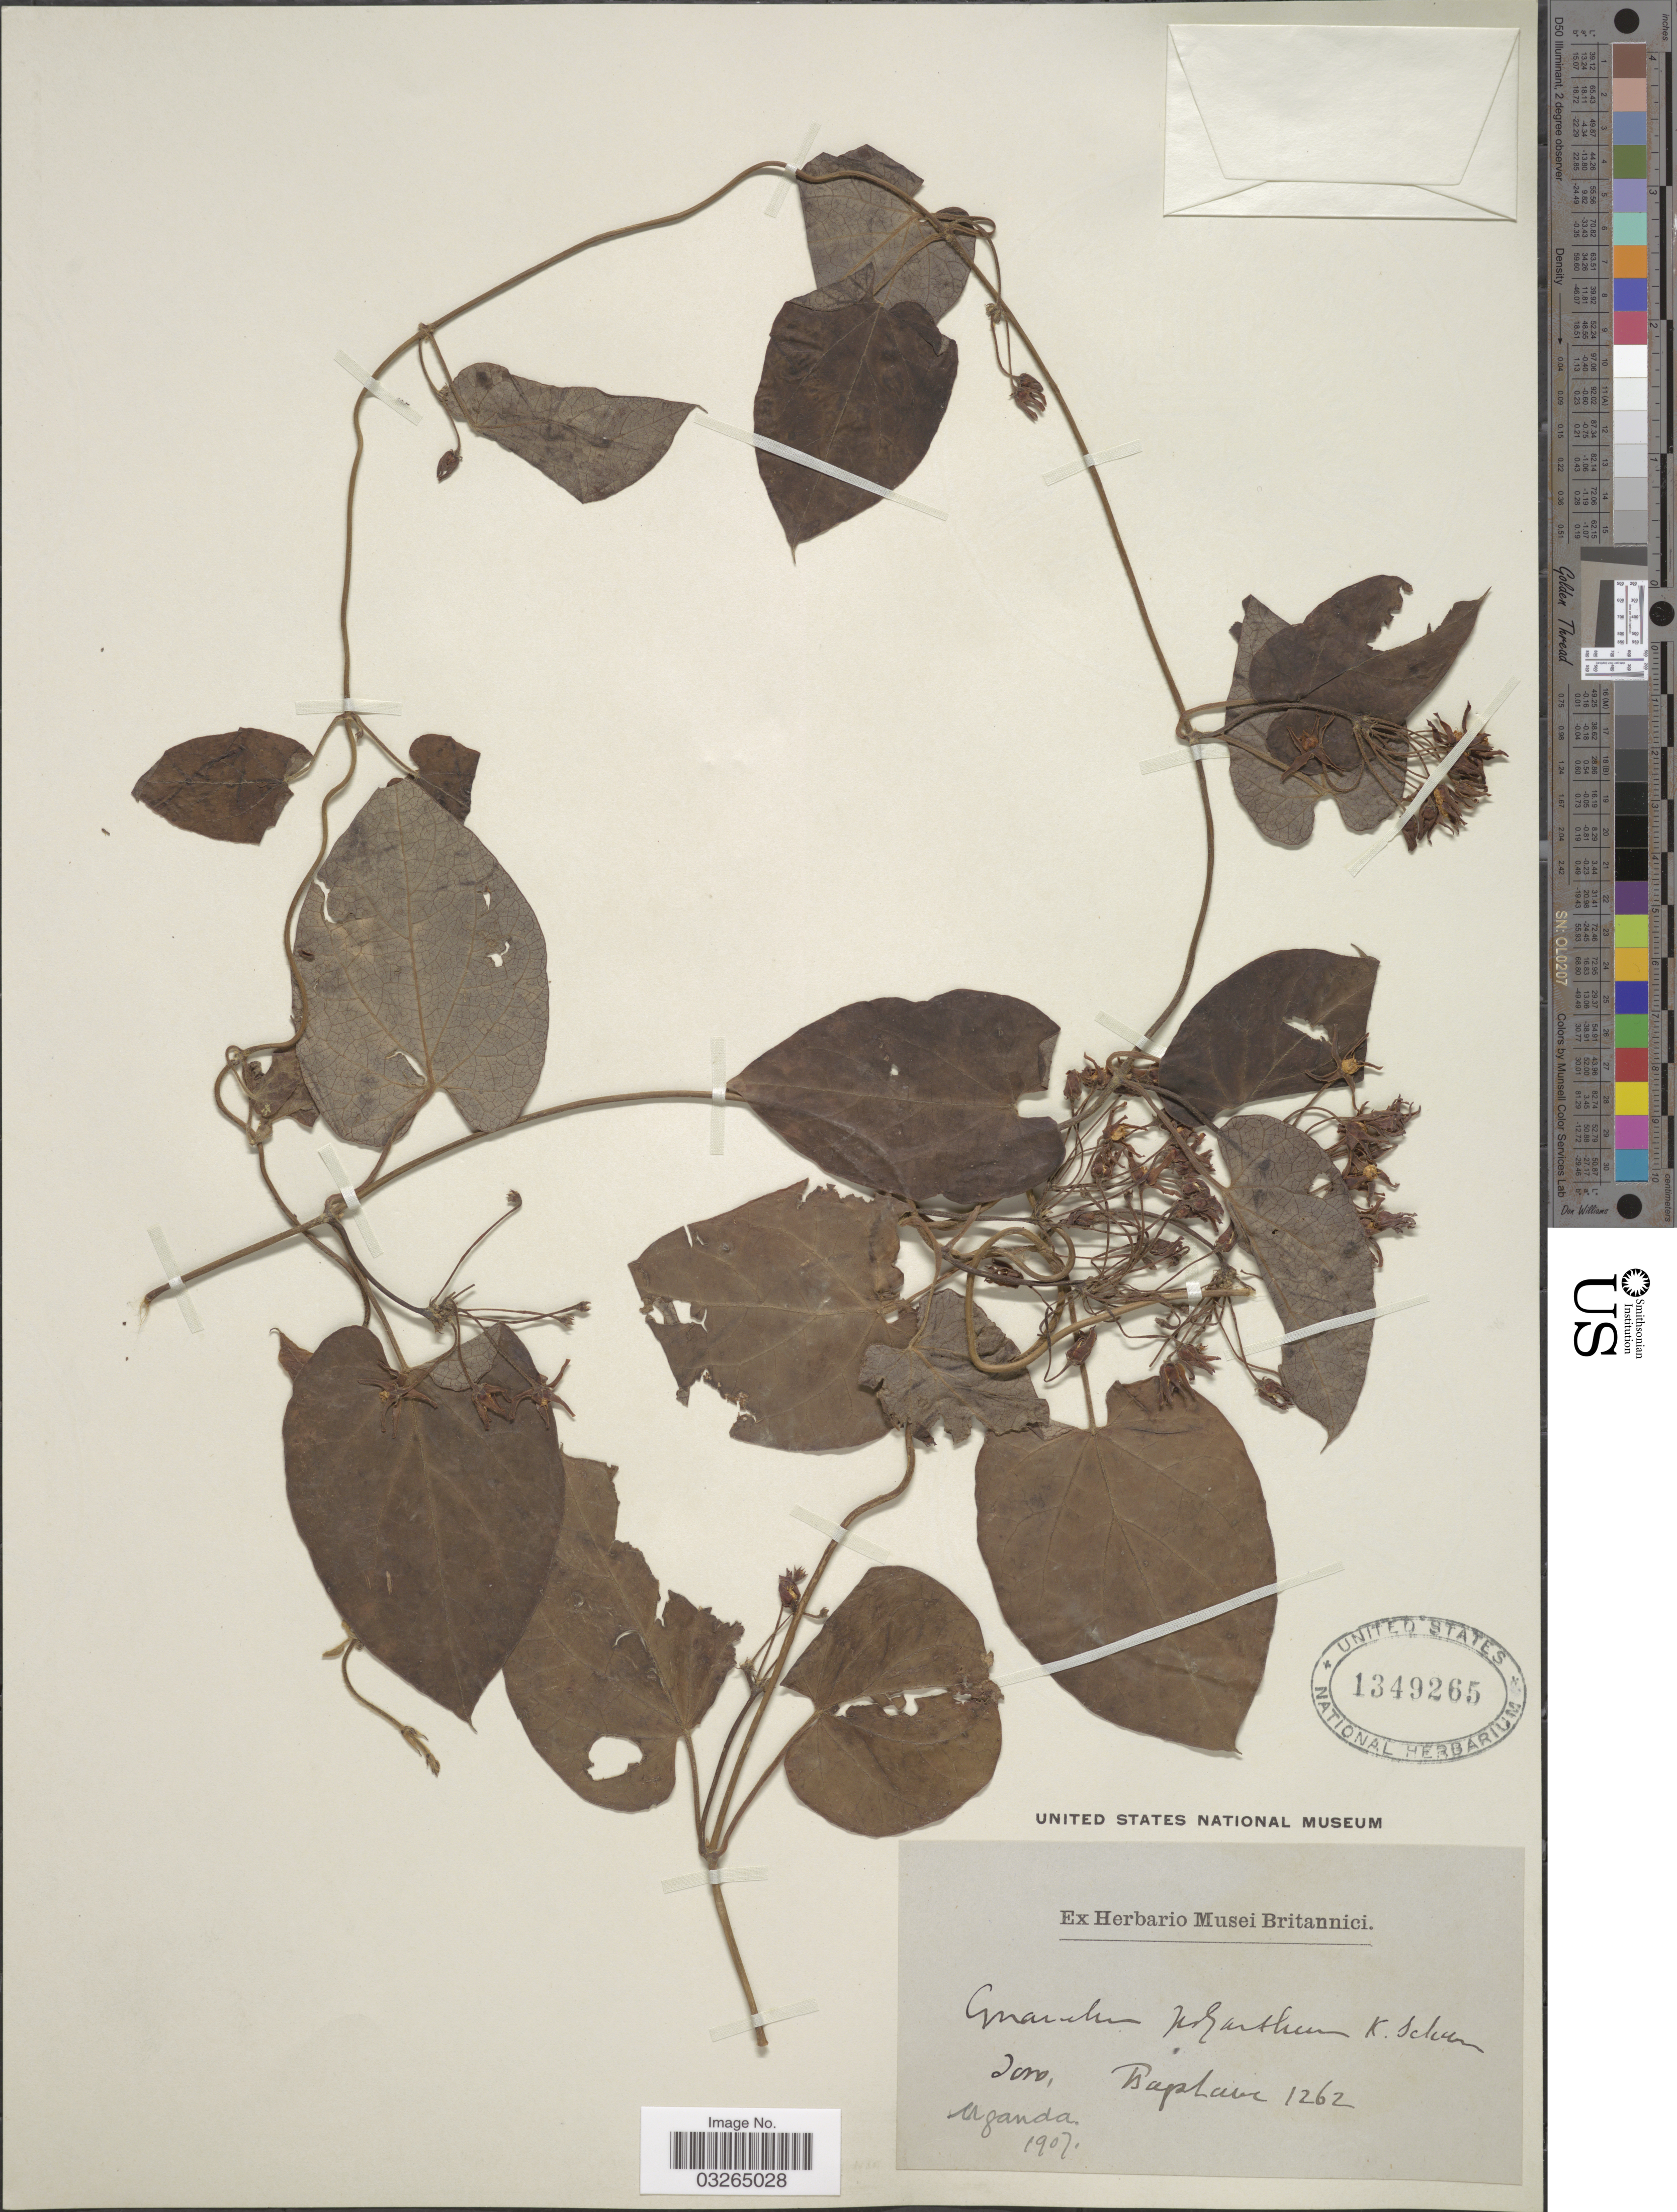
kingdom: Plantae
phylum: Tracheophyta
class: Magnoliopsida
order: Gentianales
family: Apocynaceae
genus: Cynanchum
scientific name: Cynanchum polyanthum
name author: K. Schum.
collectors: Bagshawe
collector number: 1262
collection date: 1907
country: Uganda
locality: Toro.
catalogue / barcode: US 1349265